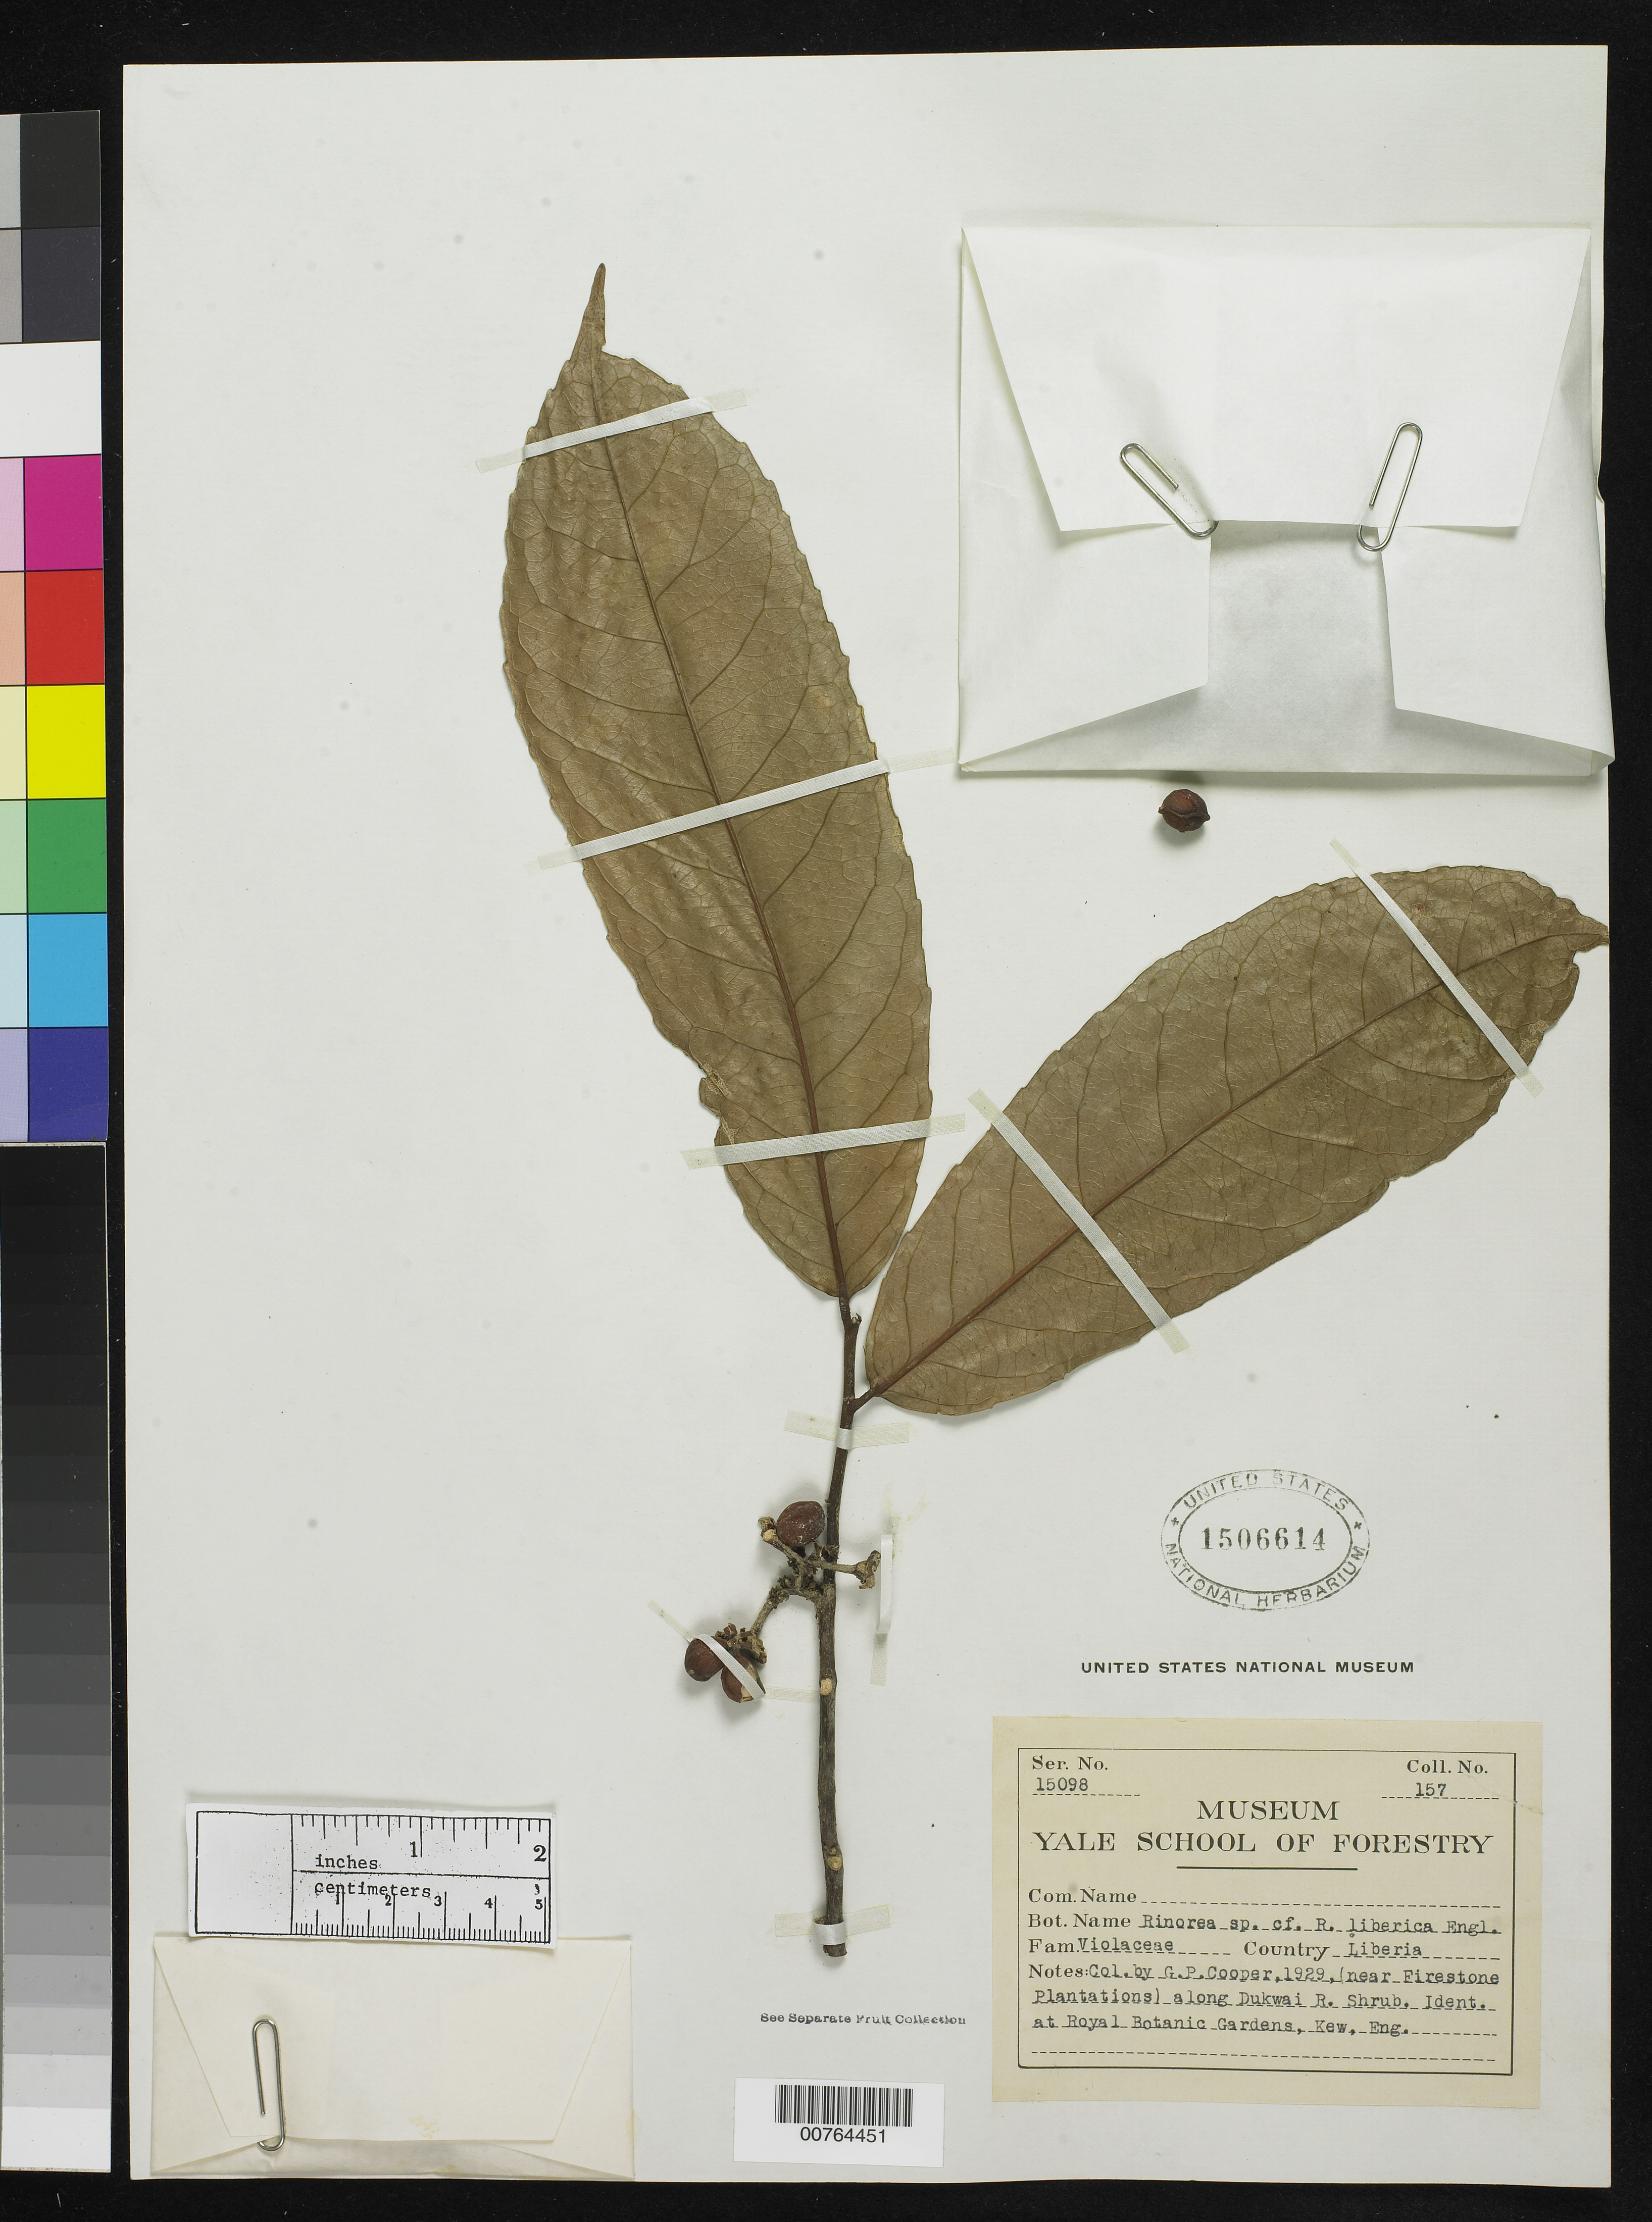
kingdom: Plantae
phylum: Tracheophyta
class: Magnoliopsida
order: Malpighiales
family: Violaceae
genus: Decorsella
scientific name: Decorsella paradoxa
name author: A. Chev.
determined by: Brizicky, G. K.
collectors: G. Cooper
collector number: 157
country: Liberia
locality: (near Firestone Plantations) along Dukwai R.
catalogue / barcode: US 1506614